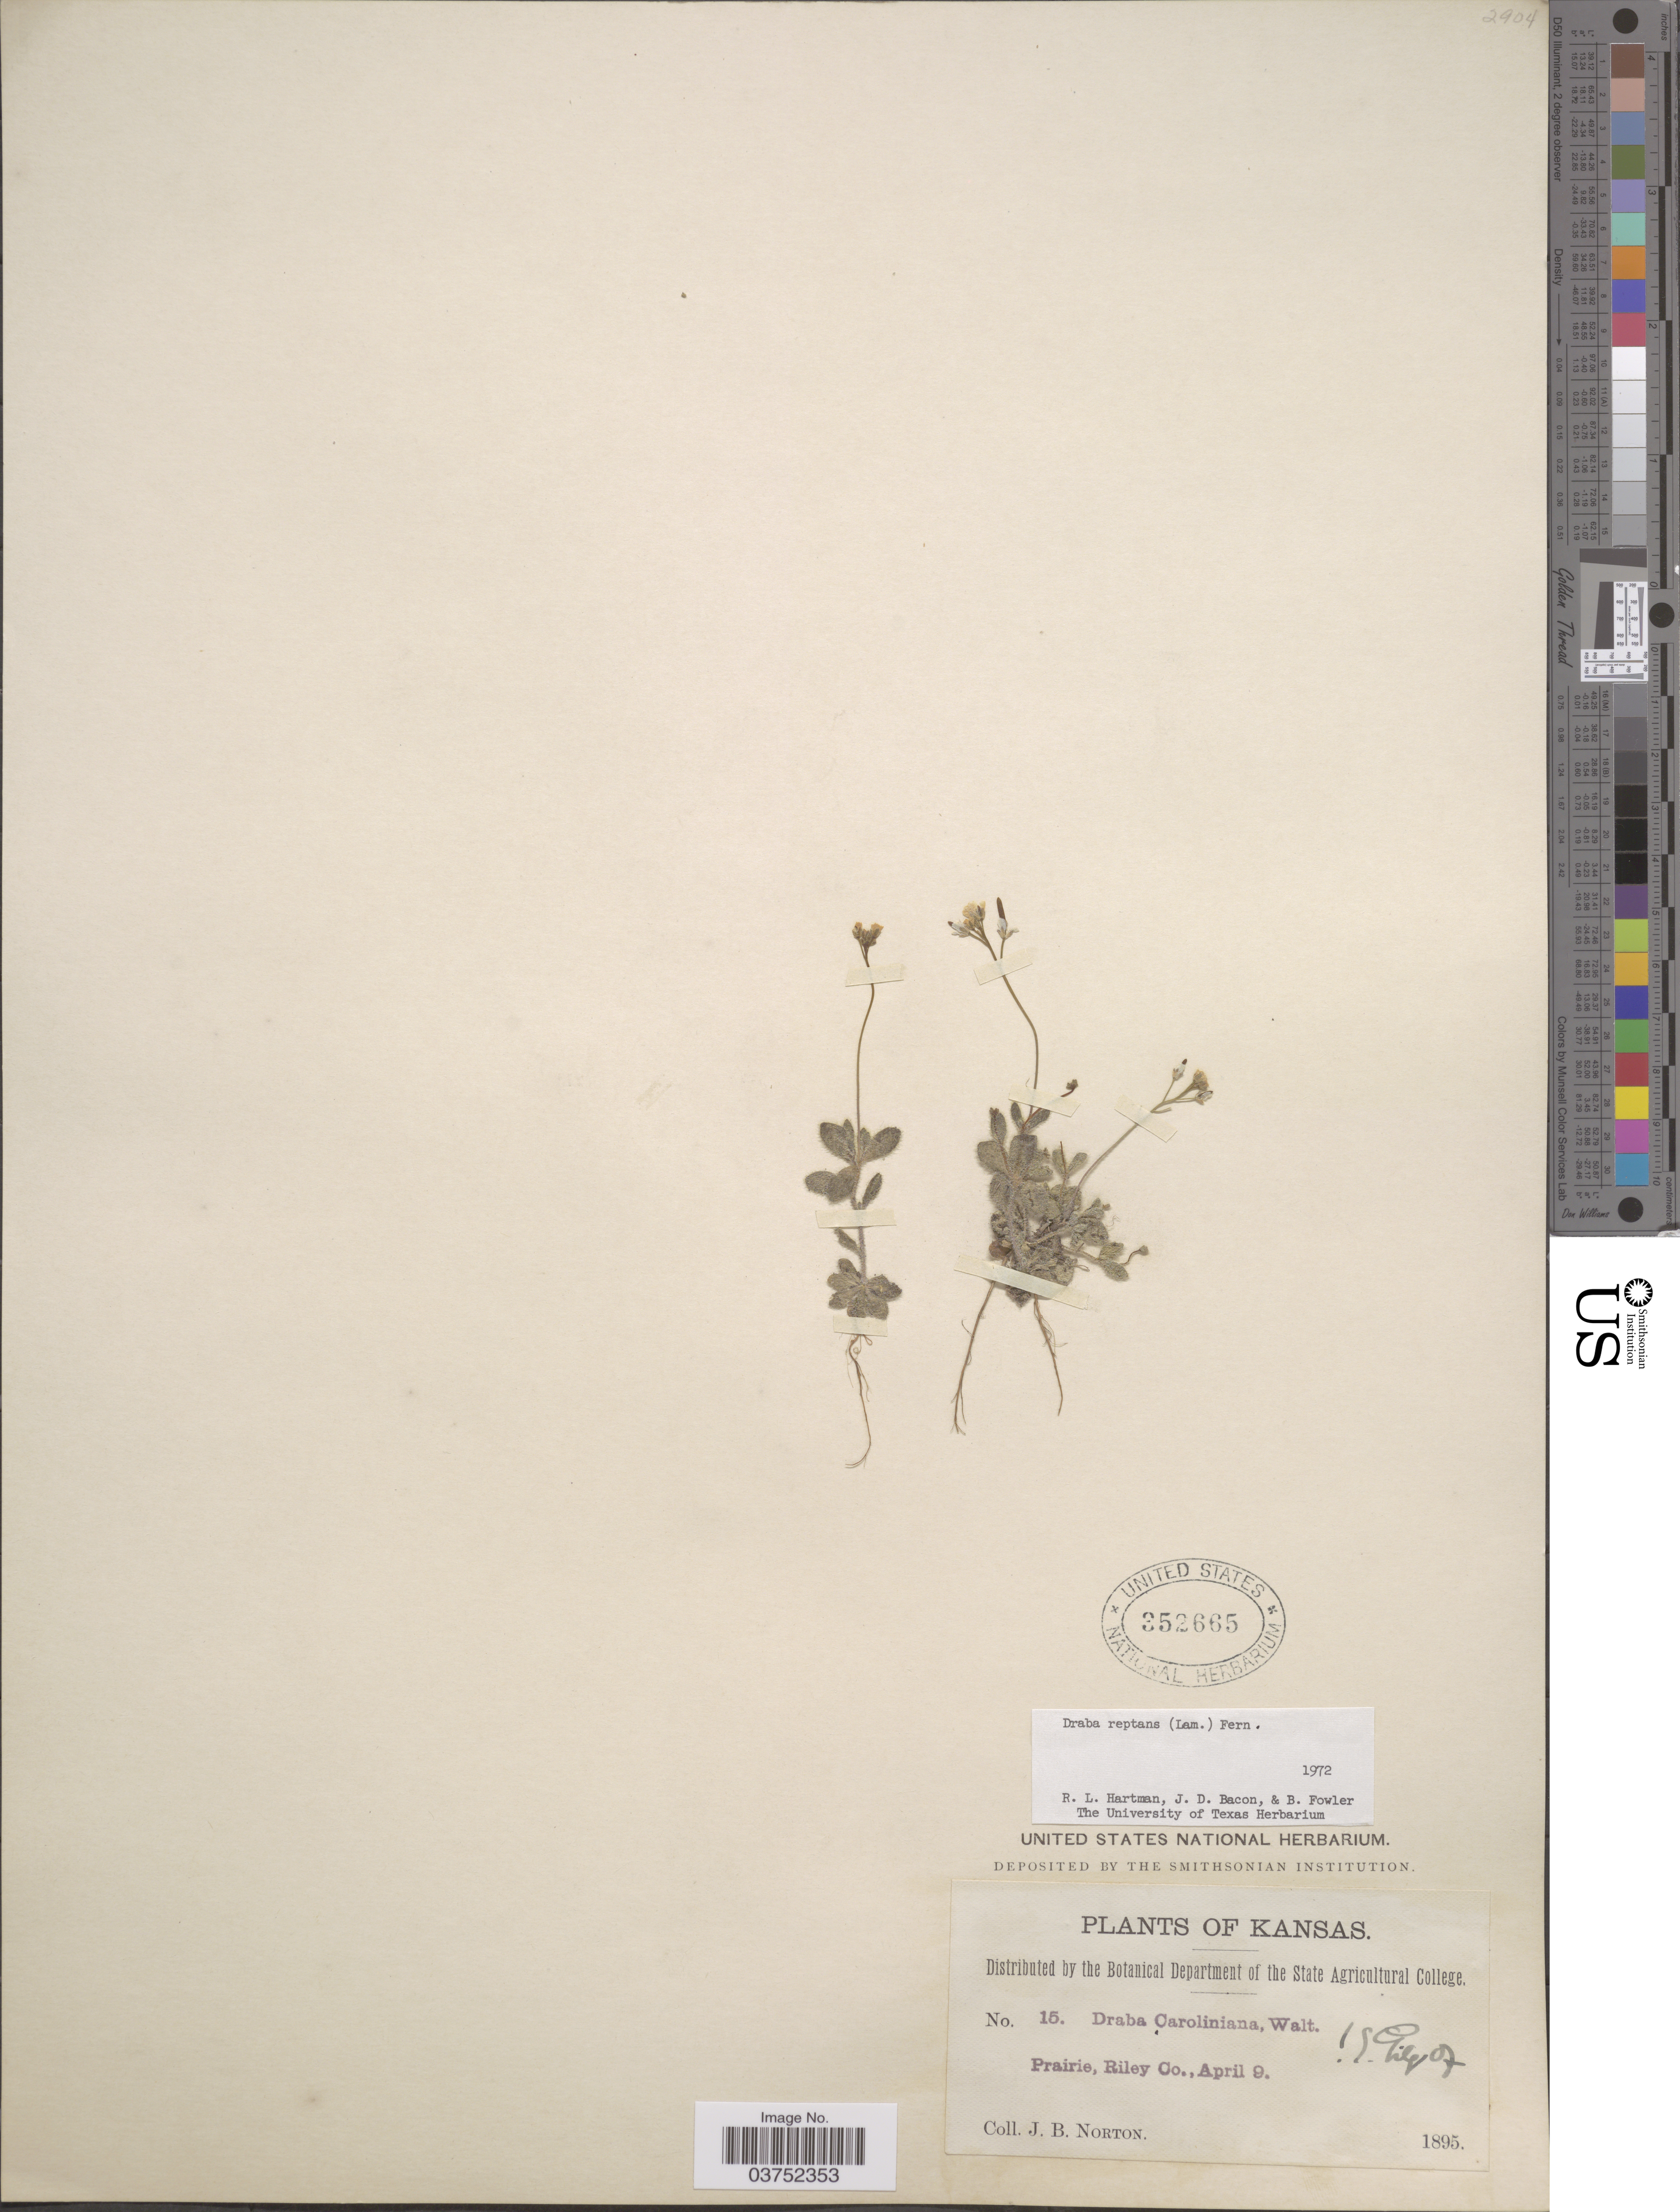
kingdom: Plantae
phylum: Tracheophyta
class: Magnoliopsida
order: Brassicales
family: Brassicaceae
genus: Draba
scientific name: Draba reptans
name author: (Lam.) Fernald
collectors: J. B. Norton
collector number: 15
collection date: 1895-04-09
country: United States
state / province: Kansas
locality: Prairie, Riley Co.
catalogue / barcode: US 352665